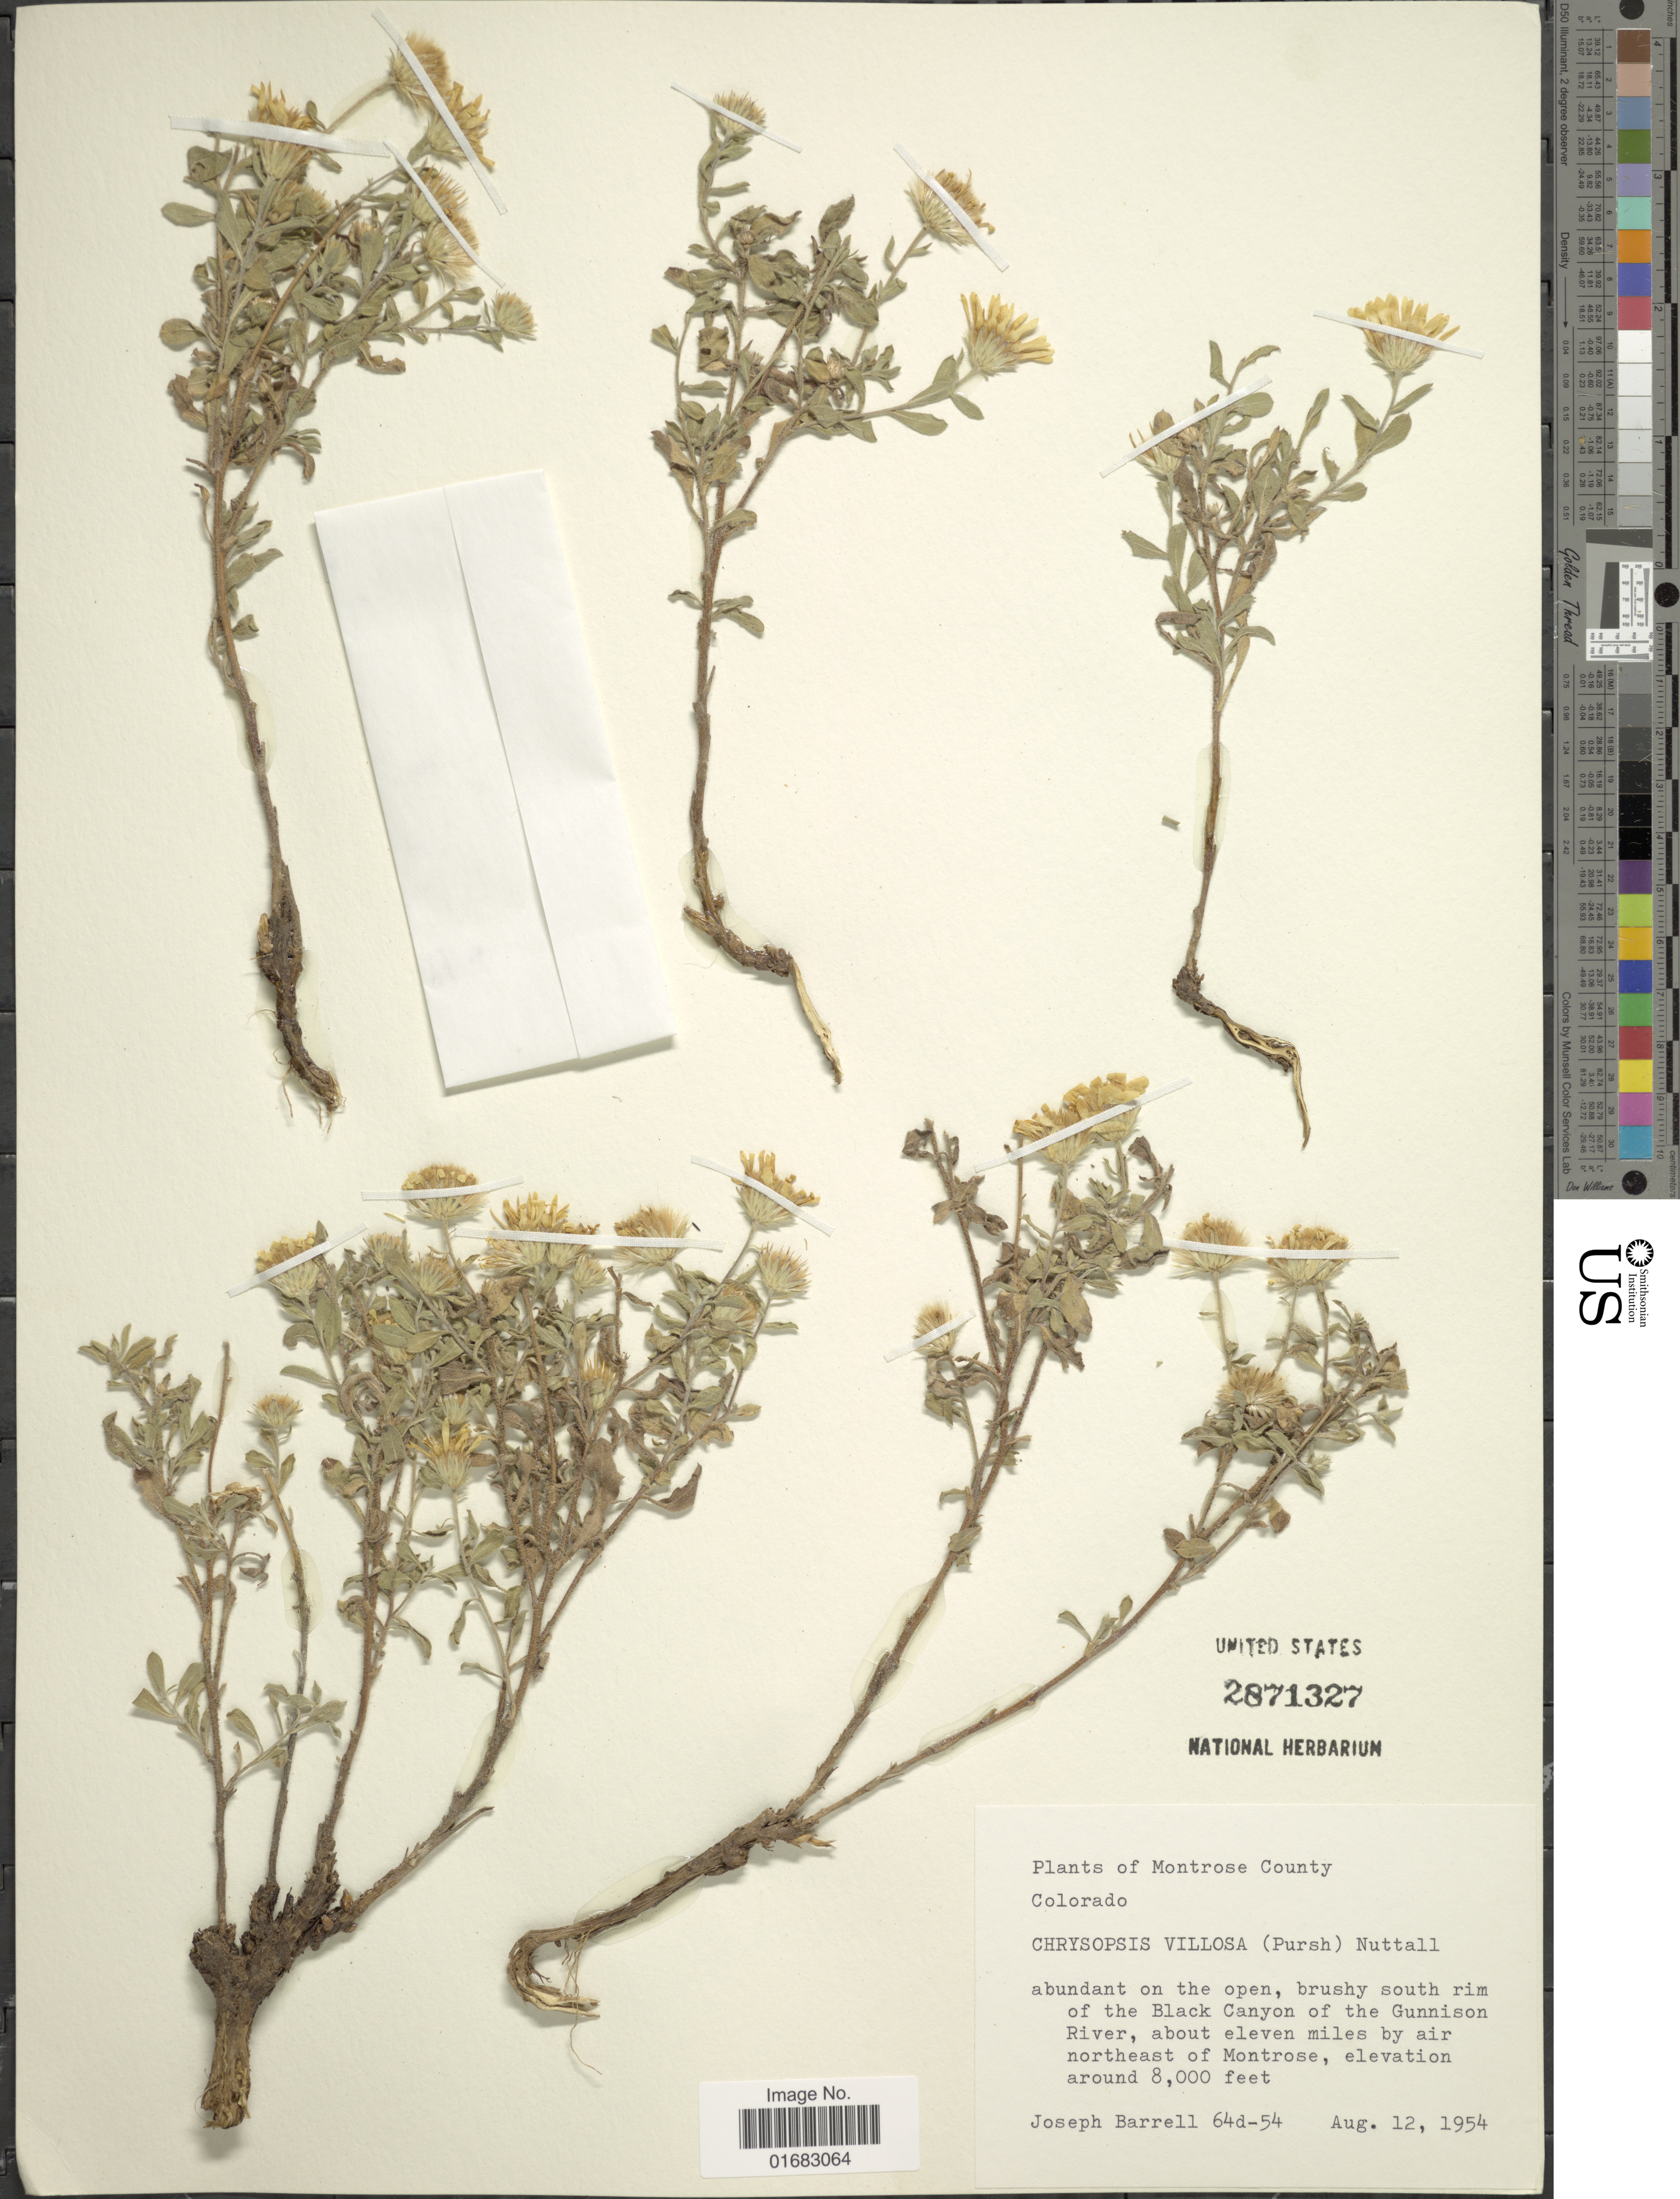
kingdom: Plantae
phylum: Tracheophyta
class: Magnoliopsida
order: Asterales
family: Asteraceae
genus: Heterotheca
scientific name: Heterotheca villosa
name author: (Pursh) Shinners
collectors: J. Barrell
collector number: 64d-54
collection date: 1954-08-12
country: United States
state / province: Colorado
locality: Montrose County. Colorado. on the open, brushy south rim of the Black Canyon of the Gunnison River, about eleven miles by air northeast of Montrose,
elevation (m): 2438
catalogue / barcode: US 2871327